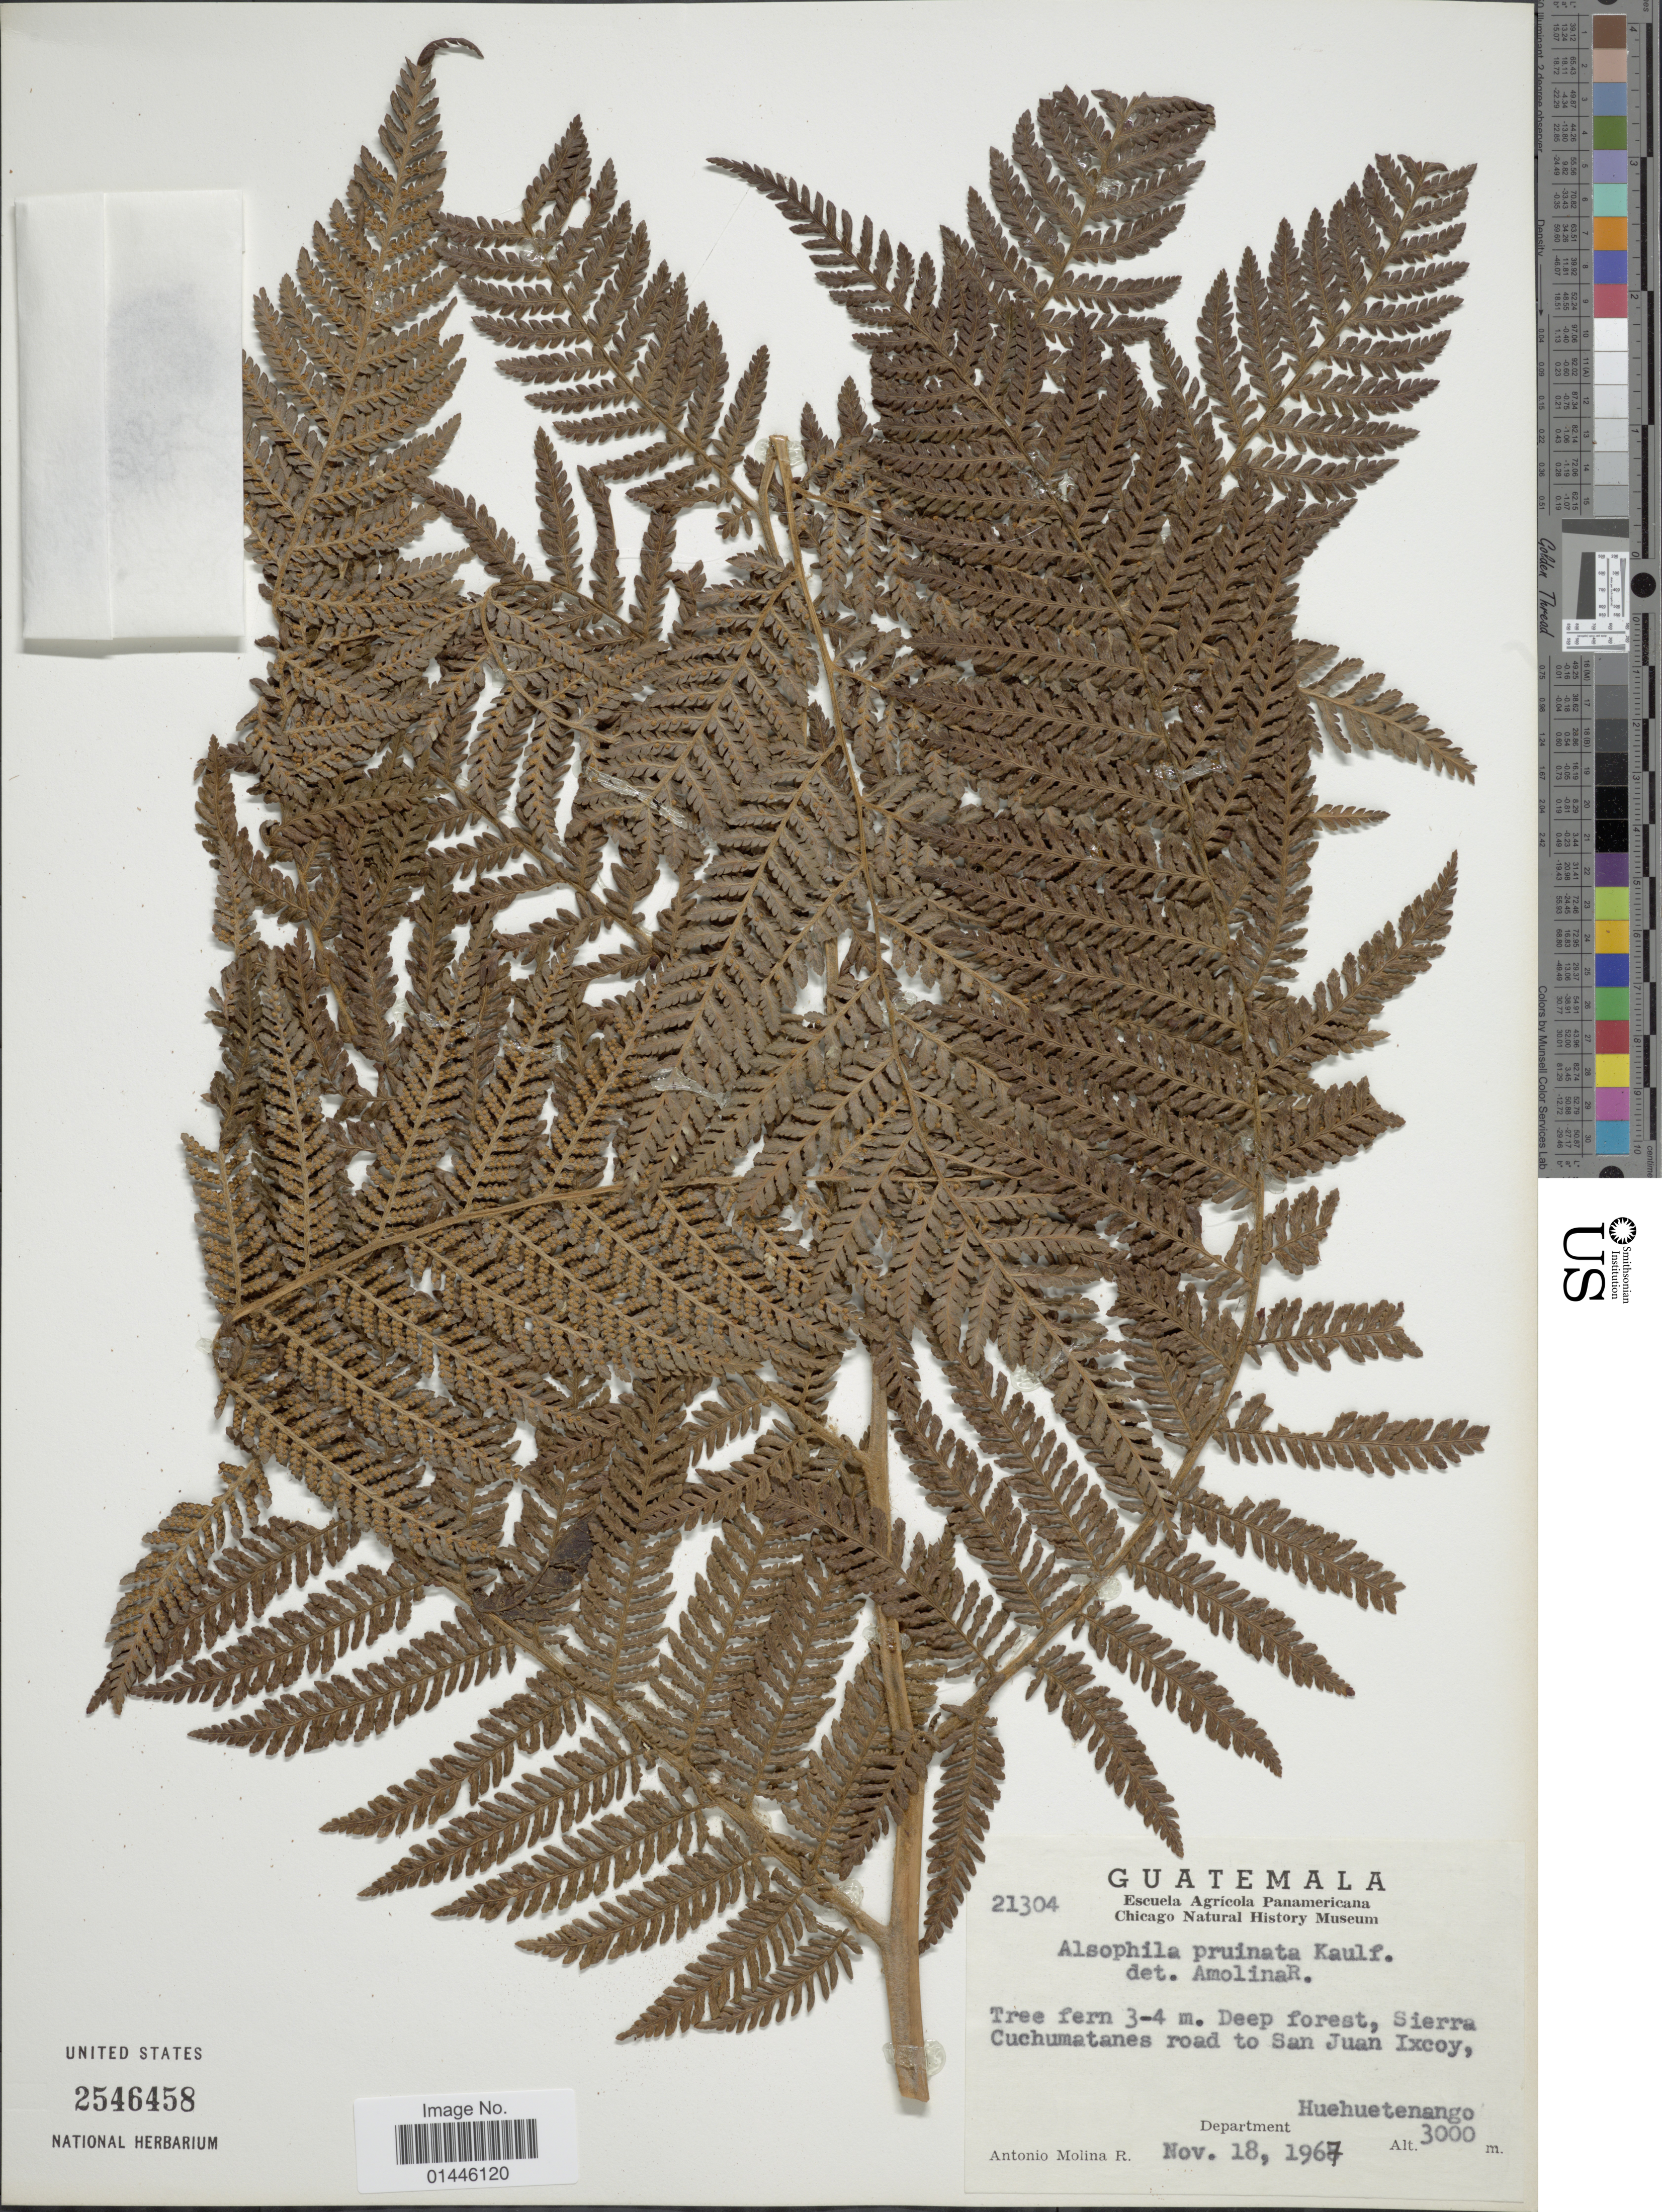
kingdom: Plantae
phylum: Tracheophyta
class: Polypodiopsida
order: Cyatheales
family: Dicksoniaceae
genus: Lophosoria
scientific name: Lophosoria quadripinnata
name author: (J.F. Gmel.) C. Chr.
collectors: A. Molina R.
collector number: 21304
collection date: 1967-11-18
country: Guatemala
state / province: Huehuetenango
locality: Sierra Cuchumatanes road to San Juan Ixcoy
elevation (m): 3000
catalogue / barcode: US 2546458